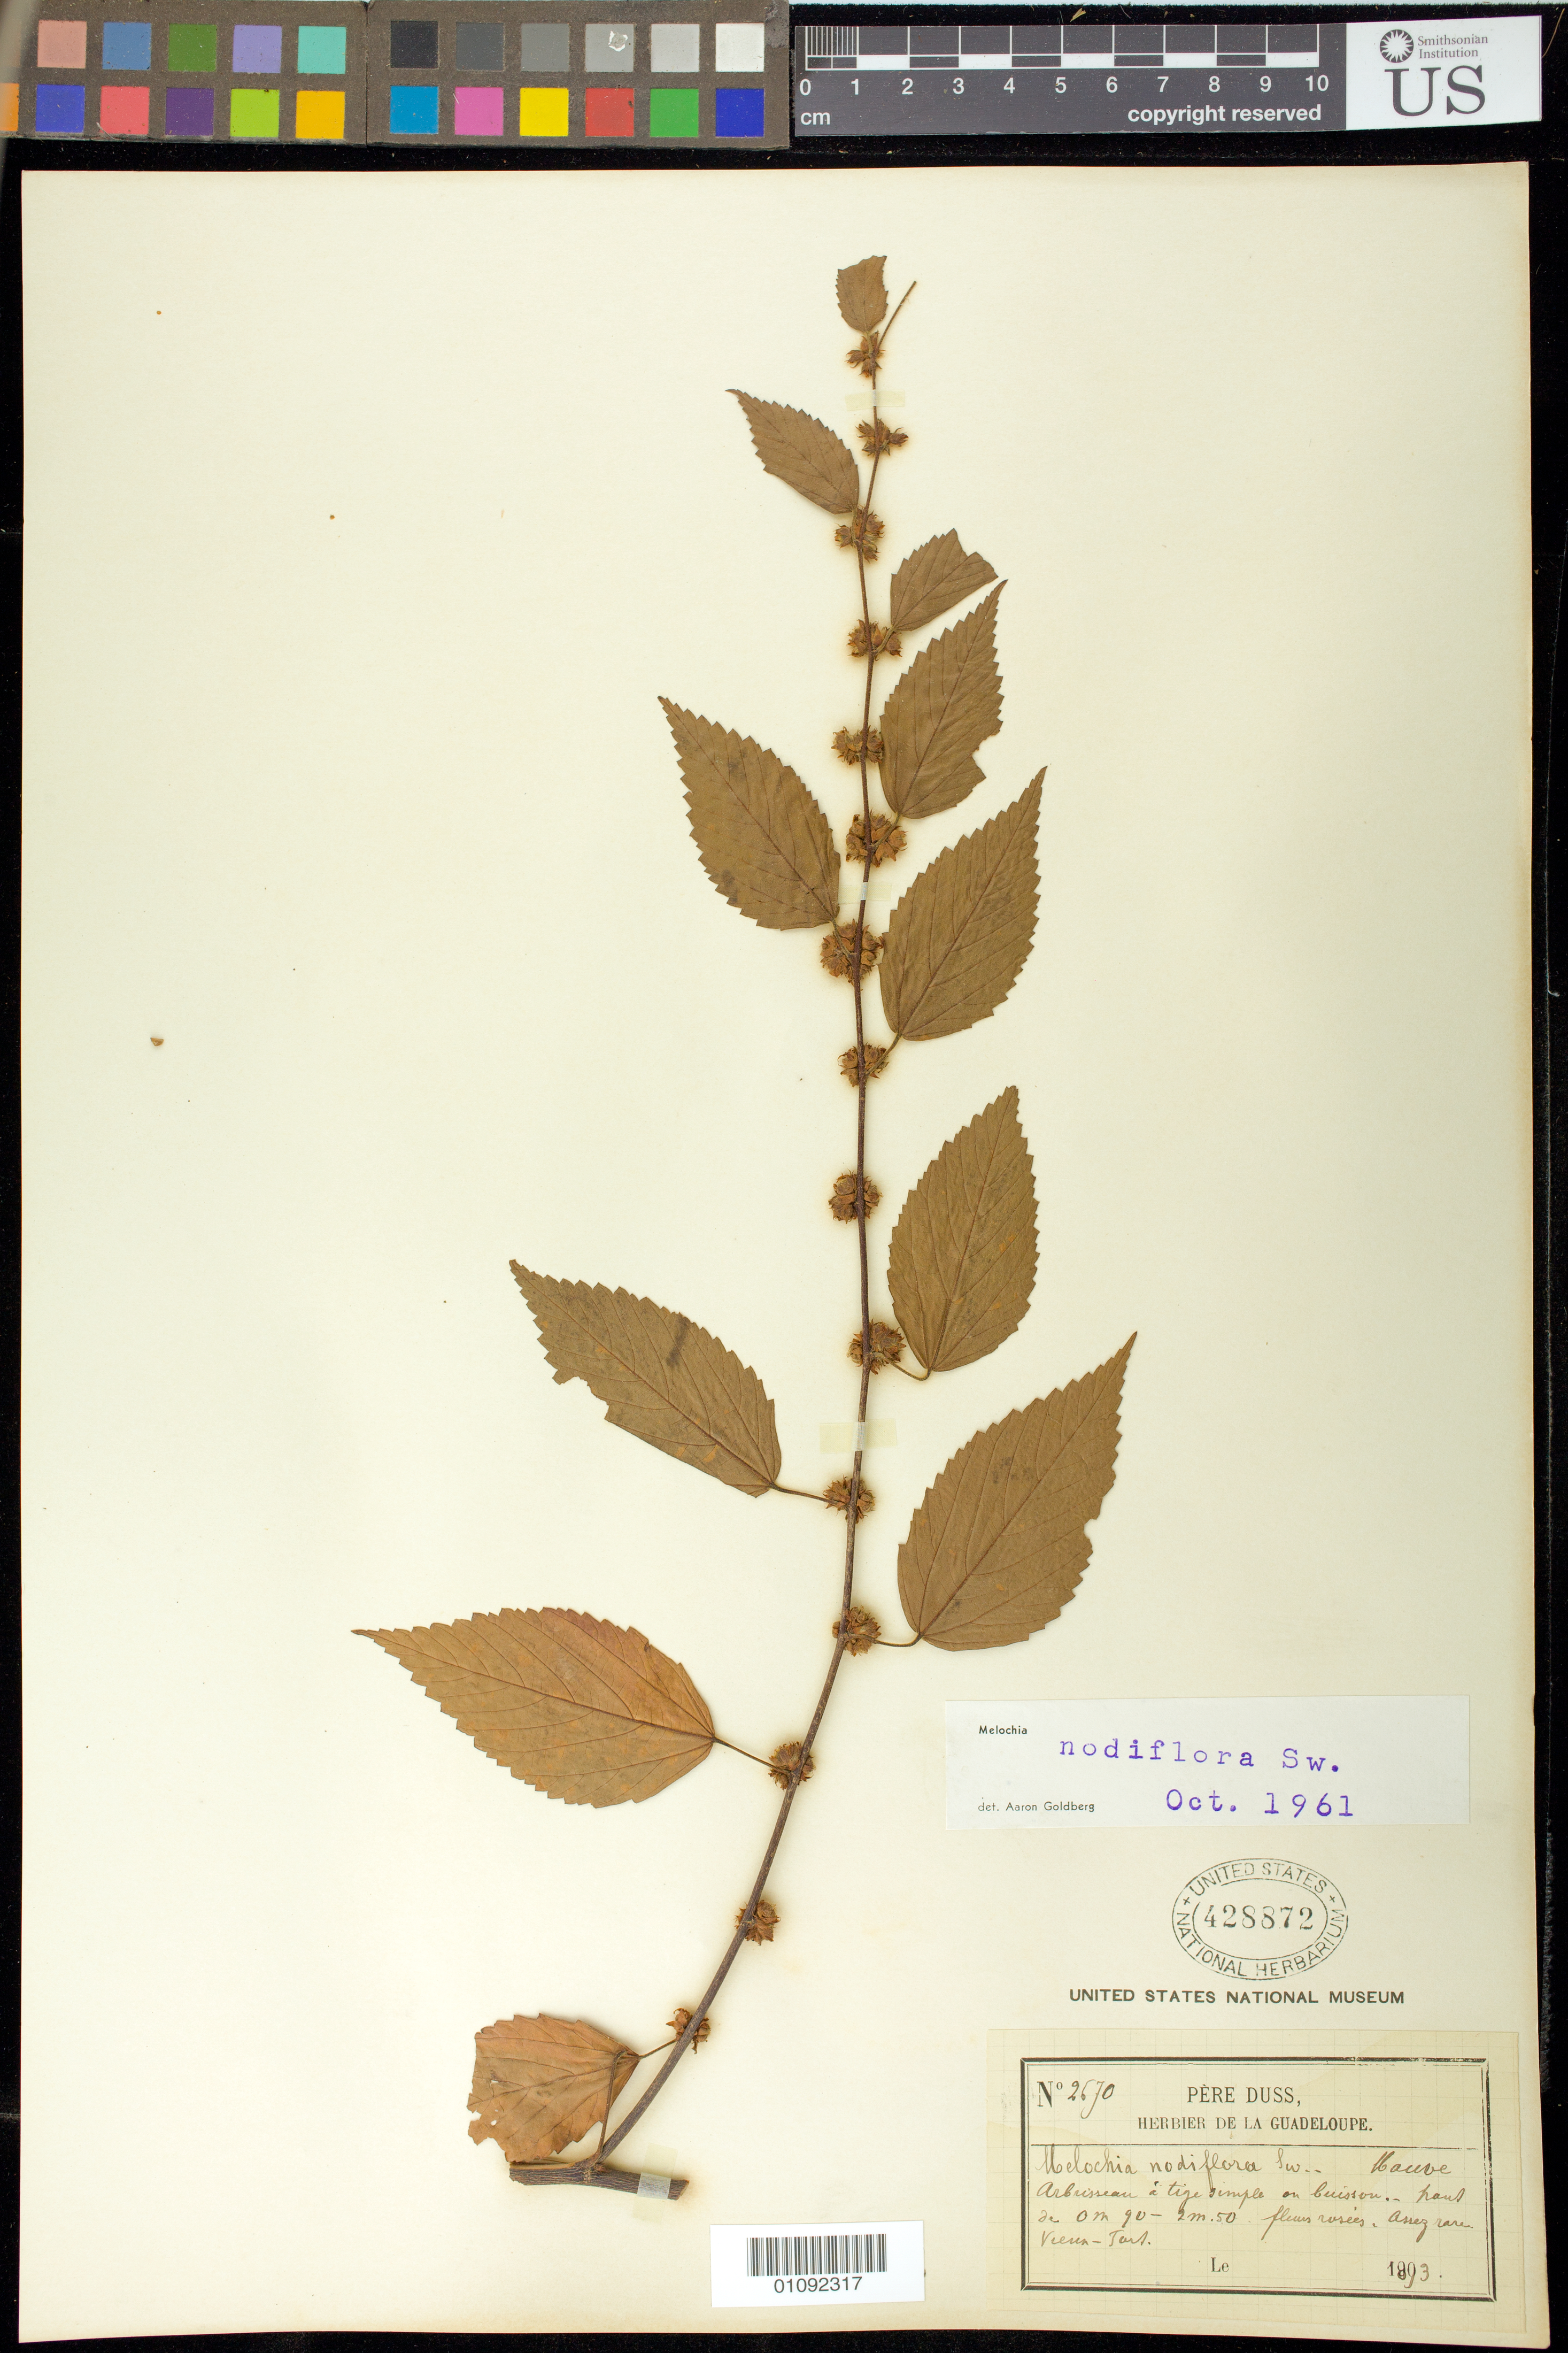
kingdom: Plantae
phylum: Tracheophyta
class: Magnoliopsida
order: Malvales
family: Malvaceae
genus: Melochia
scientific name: Melochia nodiflora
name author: Sw.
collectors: Père Duss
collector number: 2670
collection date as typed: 1893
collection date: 1893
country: Guadeloupe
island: Basse Terre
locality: Vieux- Fort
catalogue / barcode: US 428872